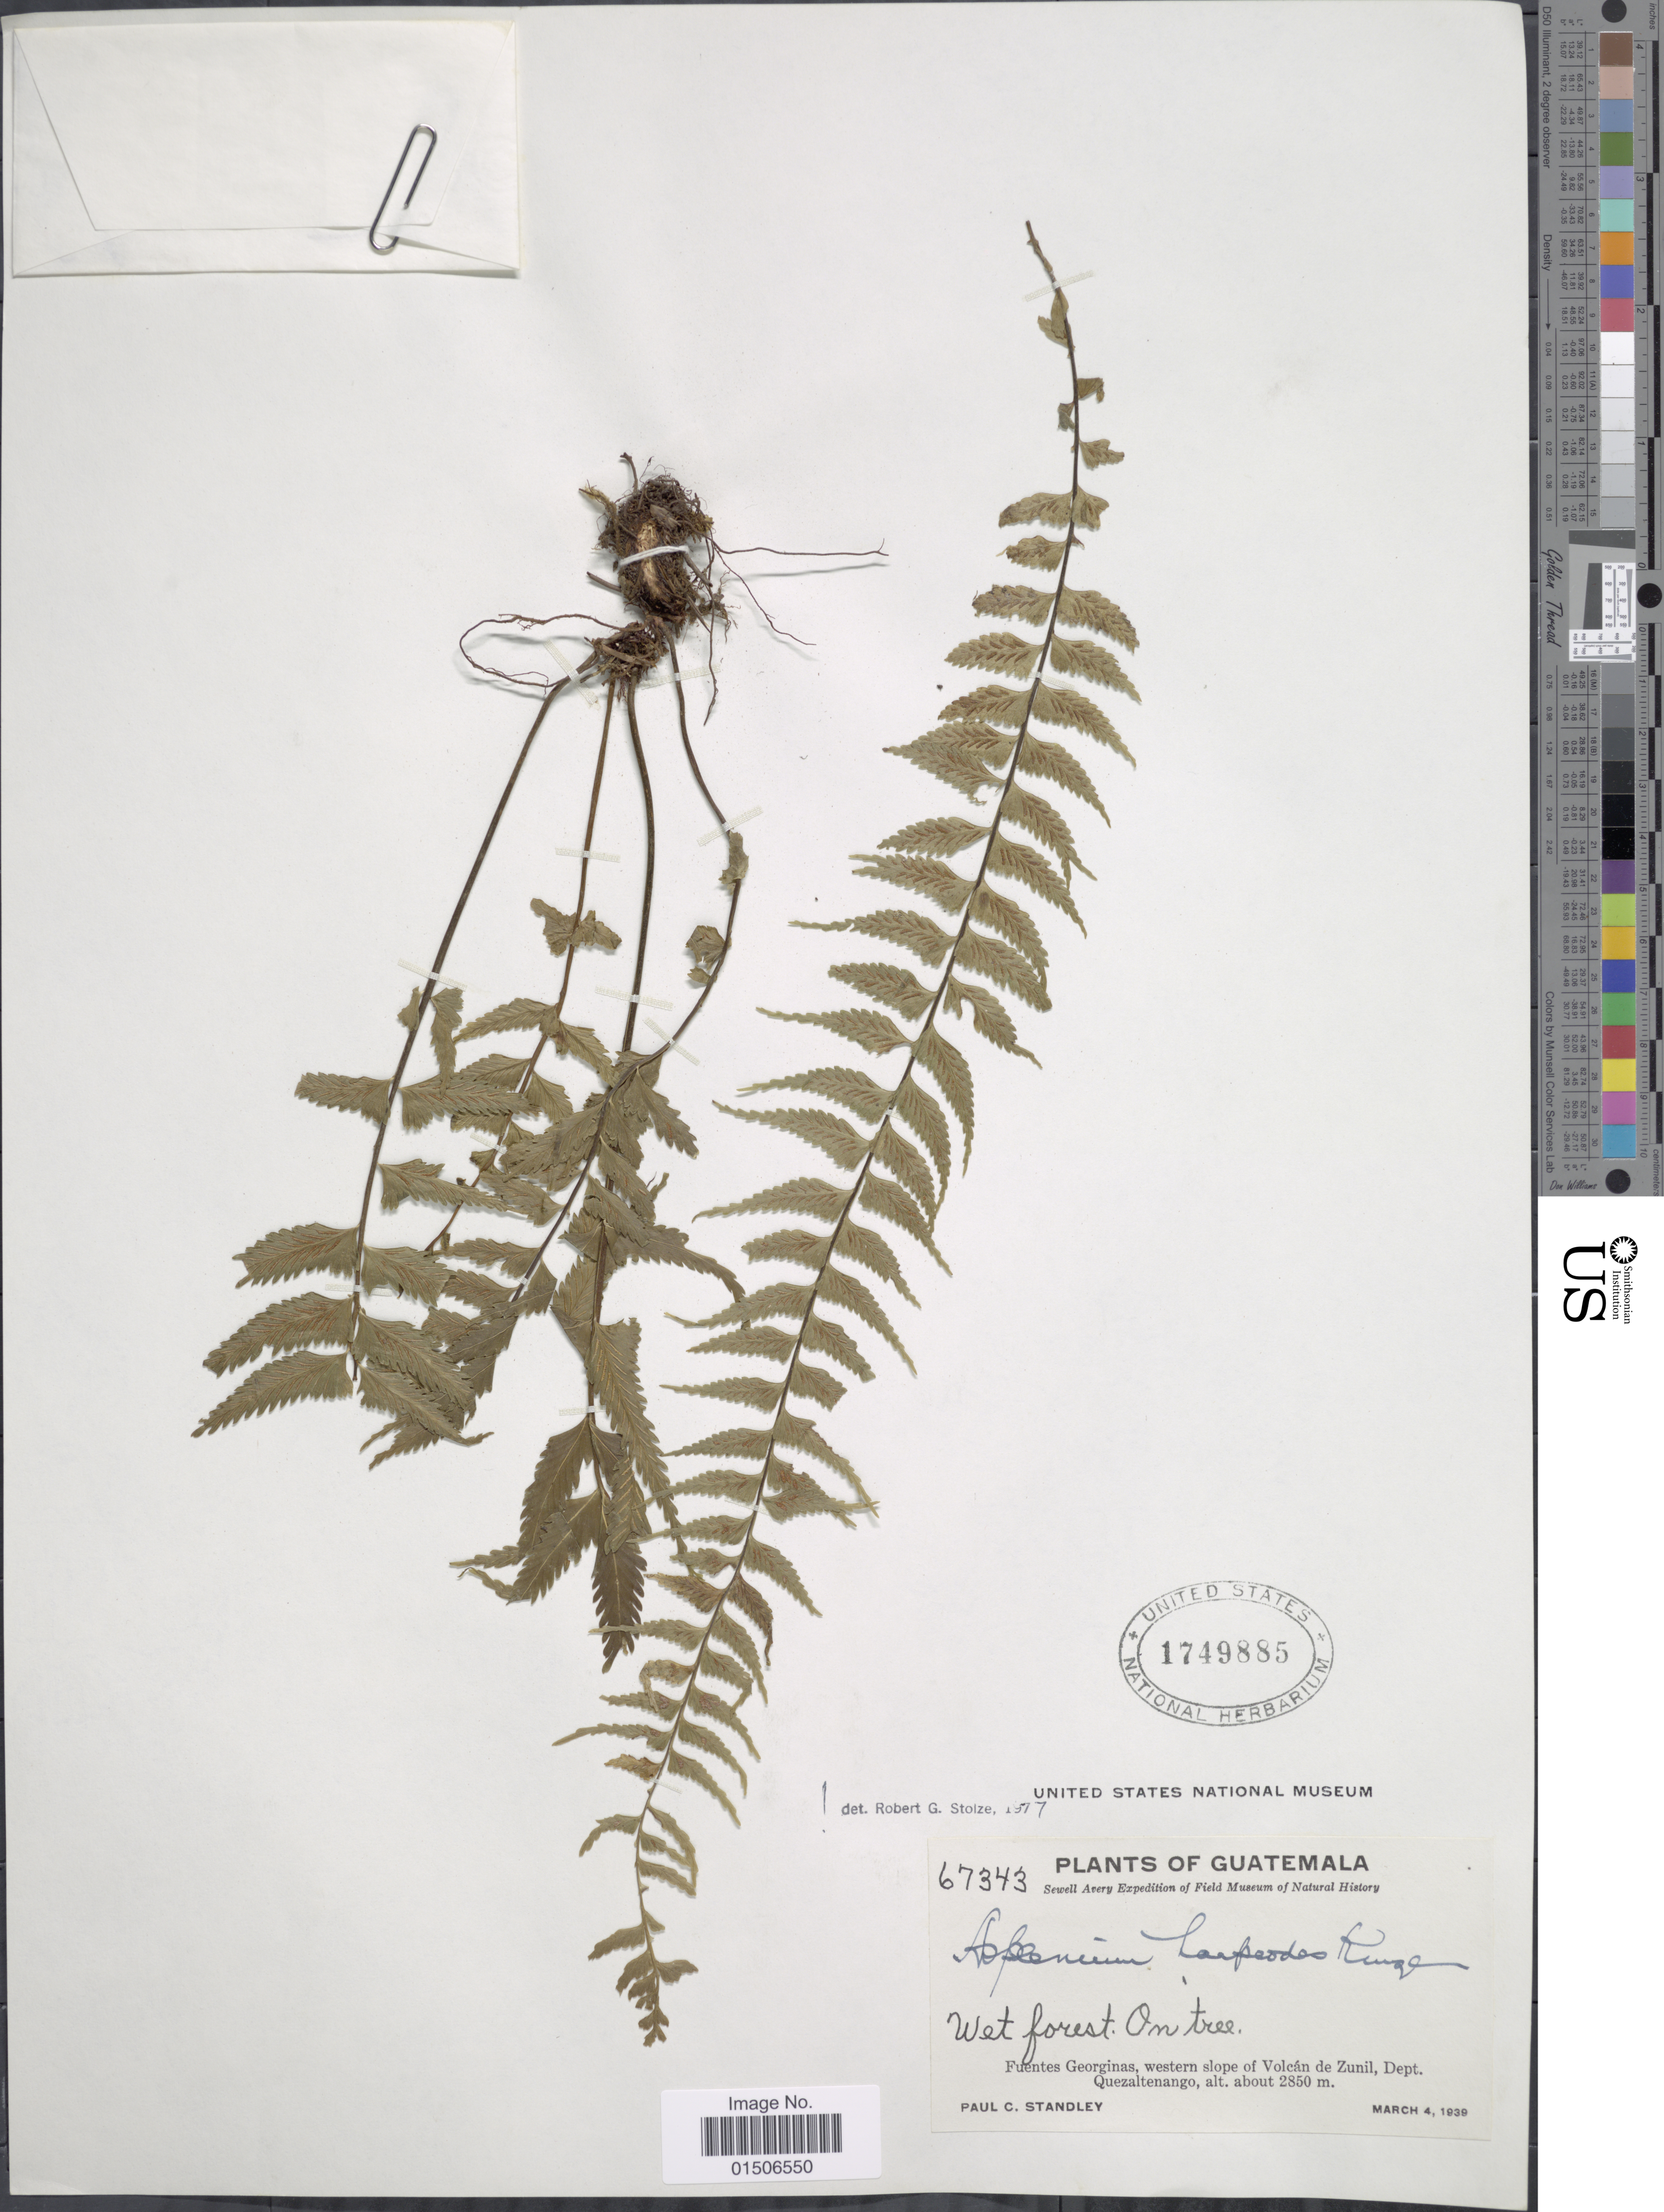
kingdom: Plantae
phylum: Tracheophyta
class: Polypodiopsida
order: Polypodiales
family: Aspleniaceae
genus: Asplenium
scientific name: Asplenium harpeodes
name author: Kunze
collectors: P. C. Standley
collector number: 67343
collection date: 1939-03-04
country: Guatemala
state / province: Quetzaltenango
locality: Fuentes Georginas, western slope of Volcán de Zunil, Dept. Quezaltenango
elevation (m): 2850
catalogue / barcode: US 1749885